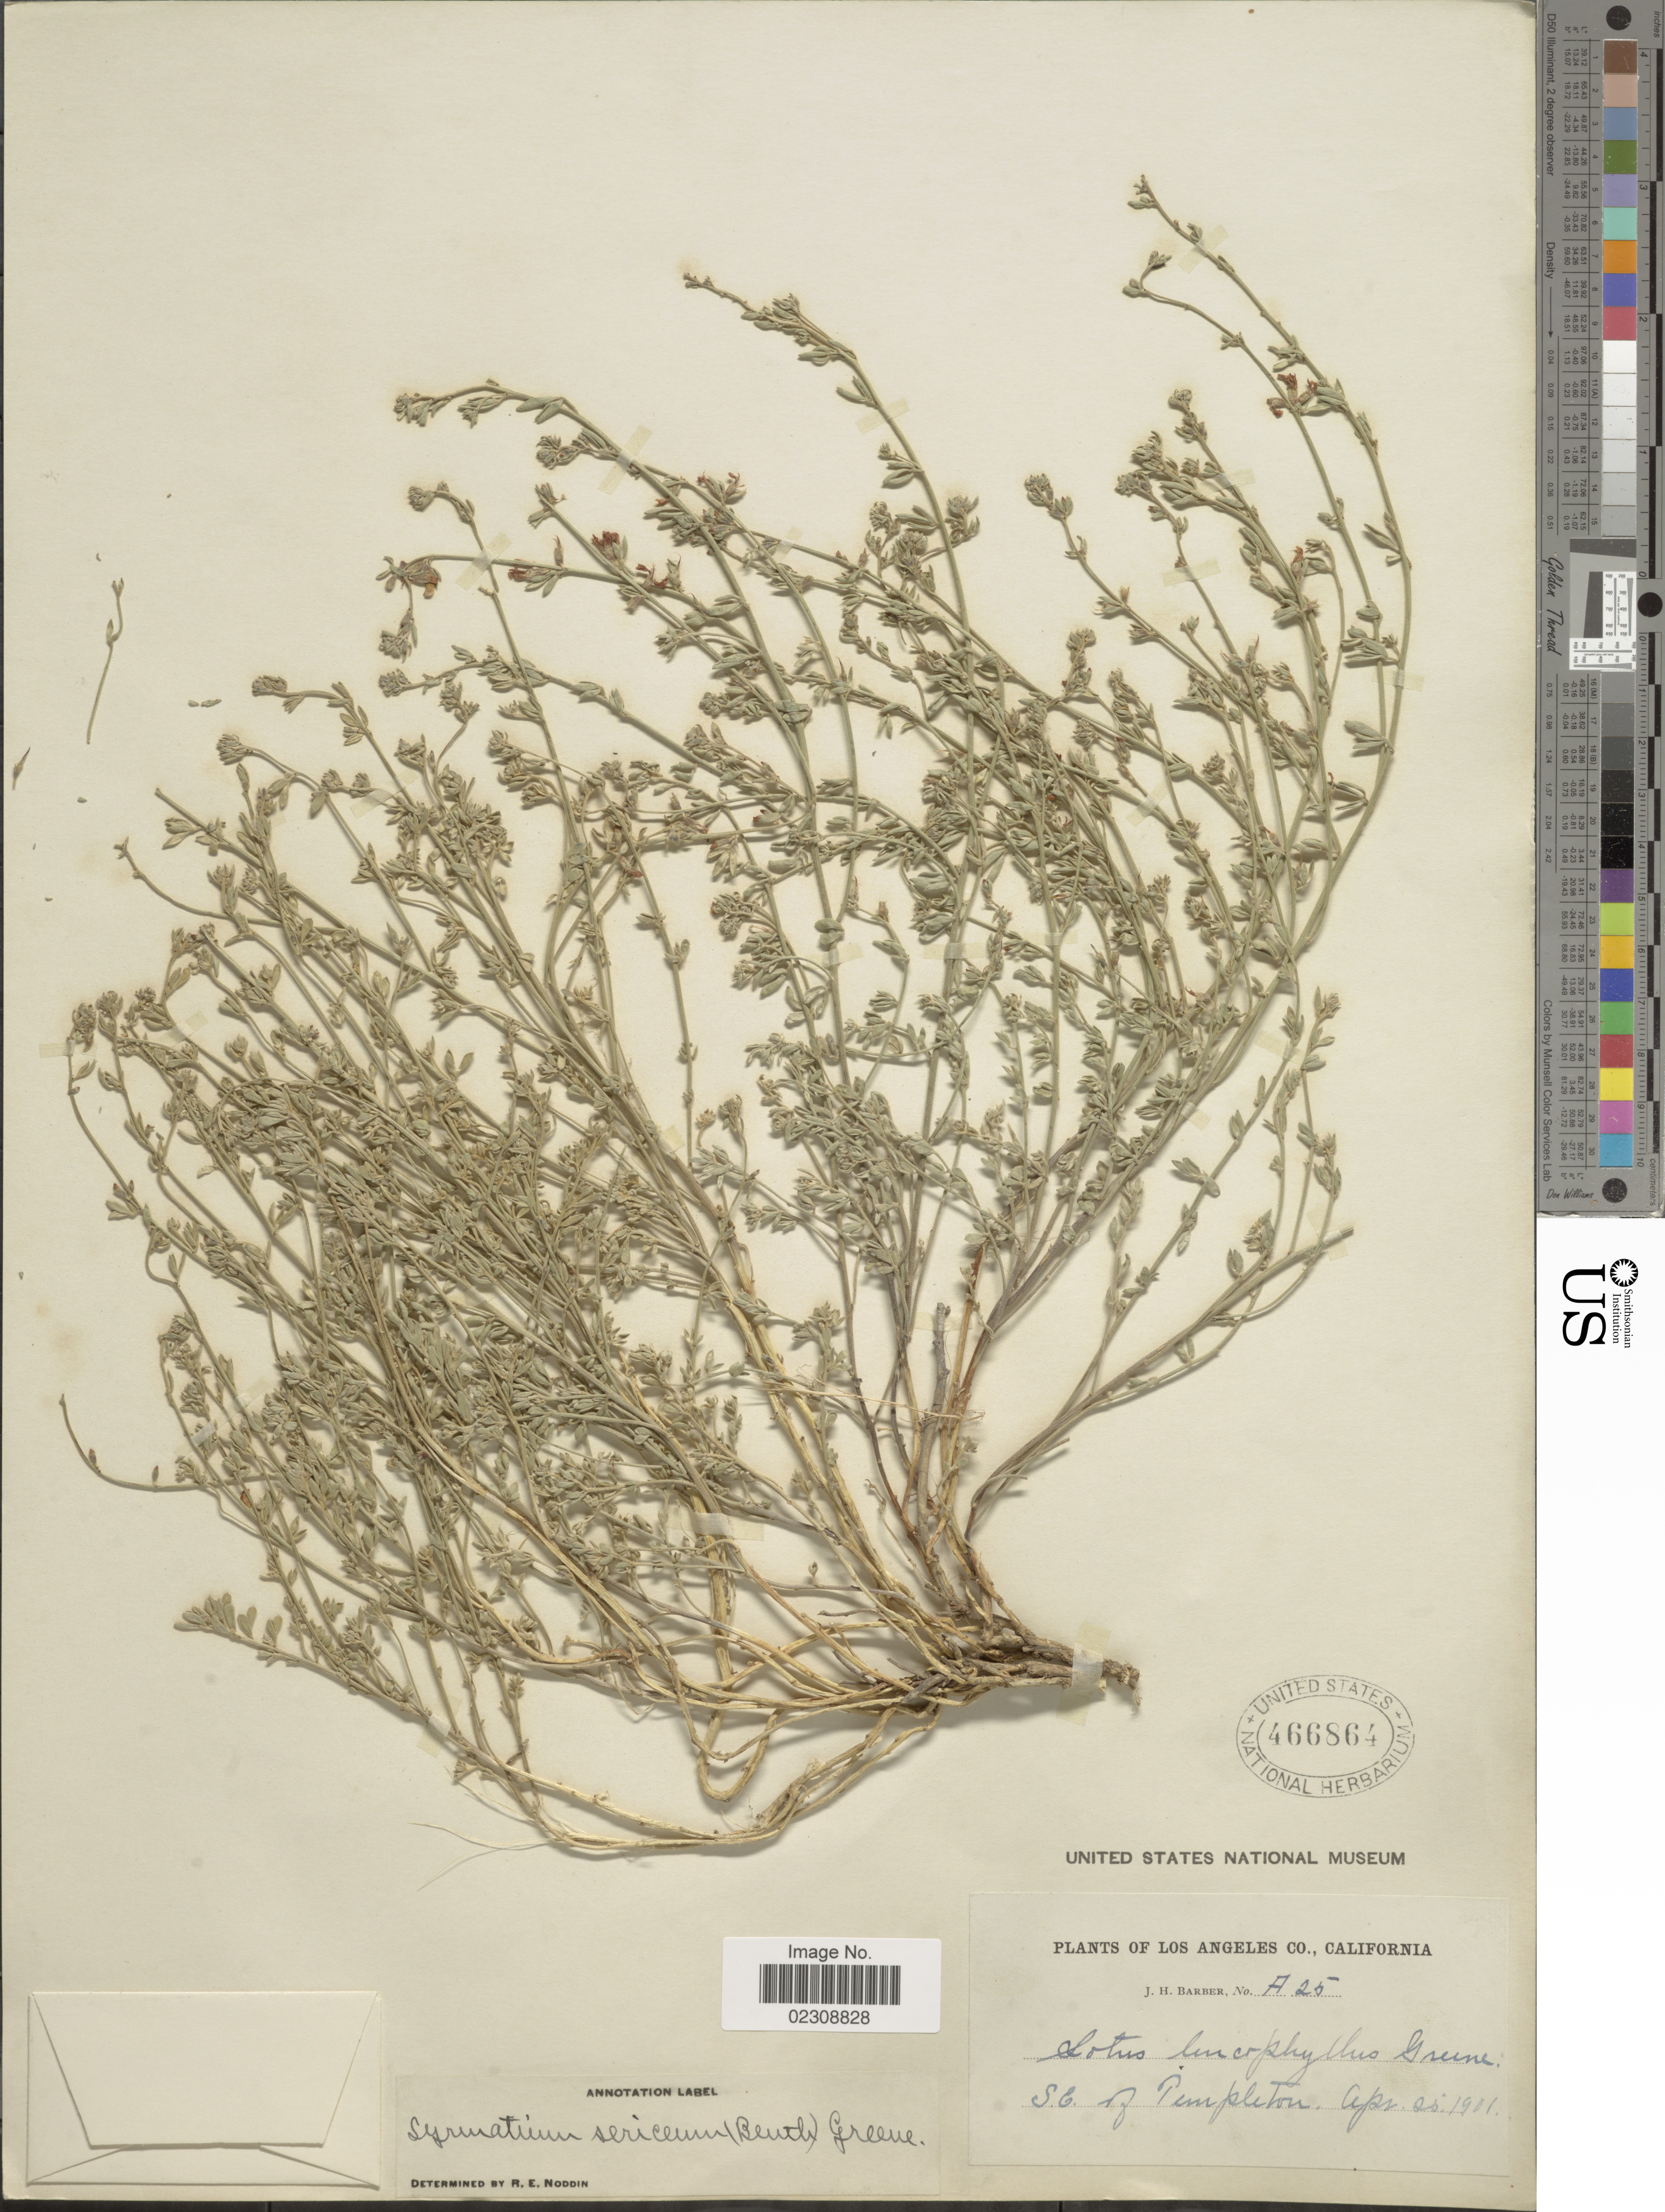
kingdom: Plantae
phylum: Tracheophyta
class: Magnoliopsida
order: Fabales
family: Fabaceae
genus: Syrmatium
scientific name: Syrmatium sericeum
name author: (Benth.) Greene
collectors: J. Barber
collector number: A25*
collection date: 1901-04-25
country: United States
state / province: California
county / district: Los Angeles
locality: Los Angeles Co. S.E. of Templeton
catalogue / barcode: US 466864